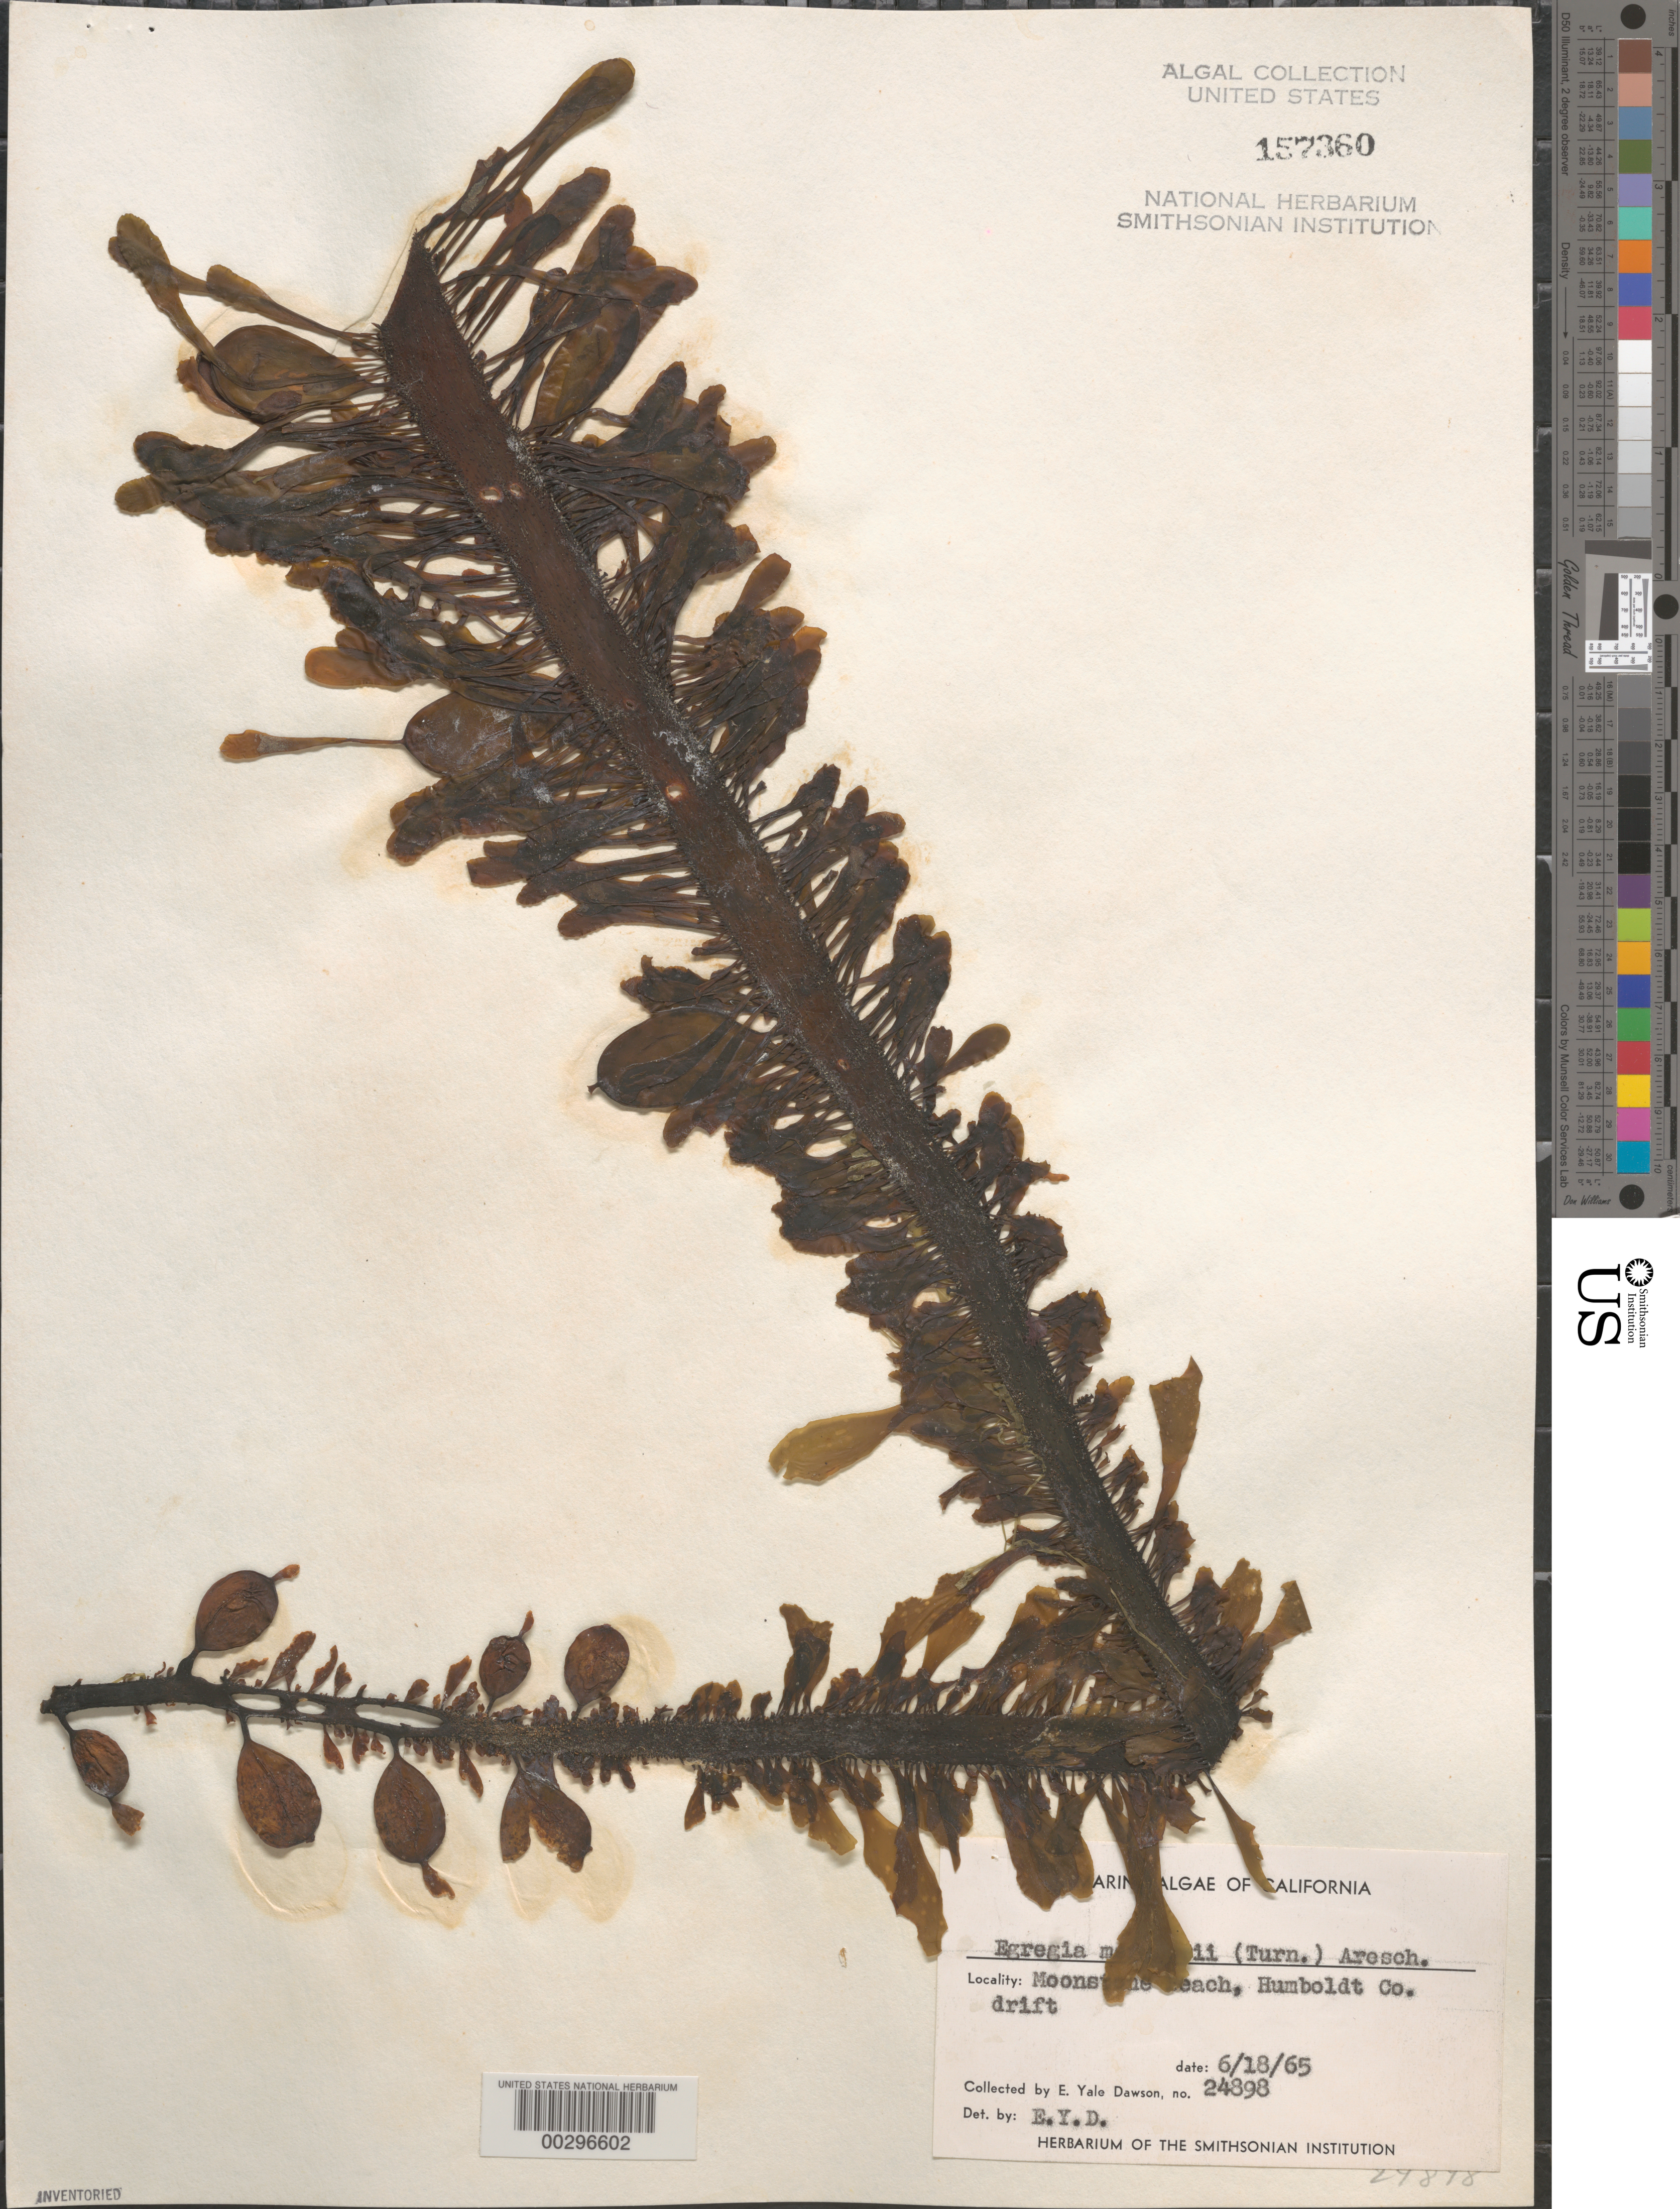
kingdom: Chromista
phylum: Ochrophyta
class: Phaeophyceae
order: Laminariales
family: Lessoniaceae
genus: Egregia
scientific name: Egregia menziesii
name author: (Turner) Aresch.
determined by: Dawson, E. Y.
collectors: E. Y. Dawson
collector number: EYD 24898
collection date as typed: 18 Jun 1965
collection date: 1965-06-18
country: United States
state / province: California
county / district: Humboldt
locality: Moonstone Beach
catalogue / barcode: US 157360